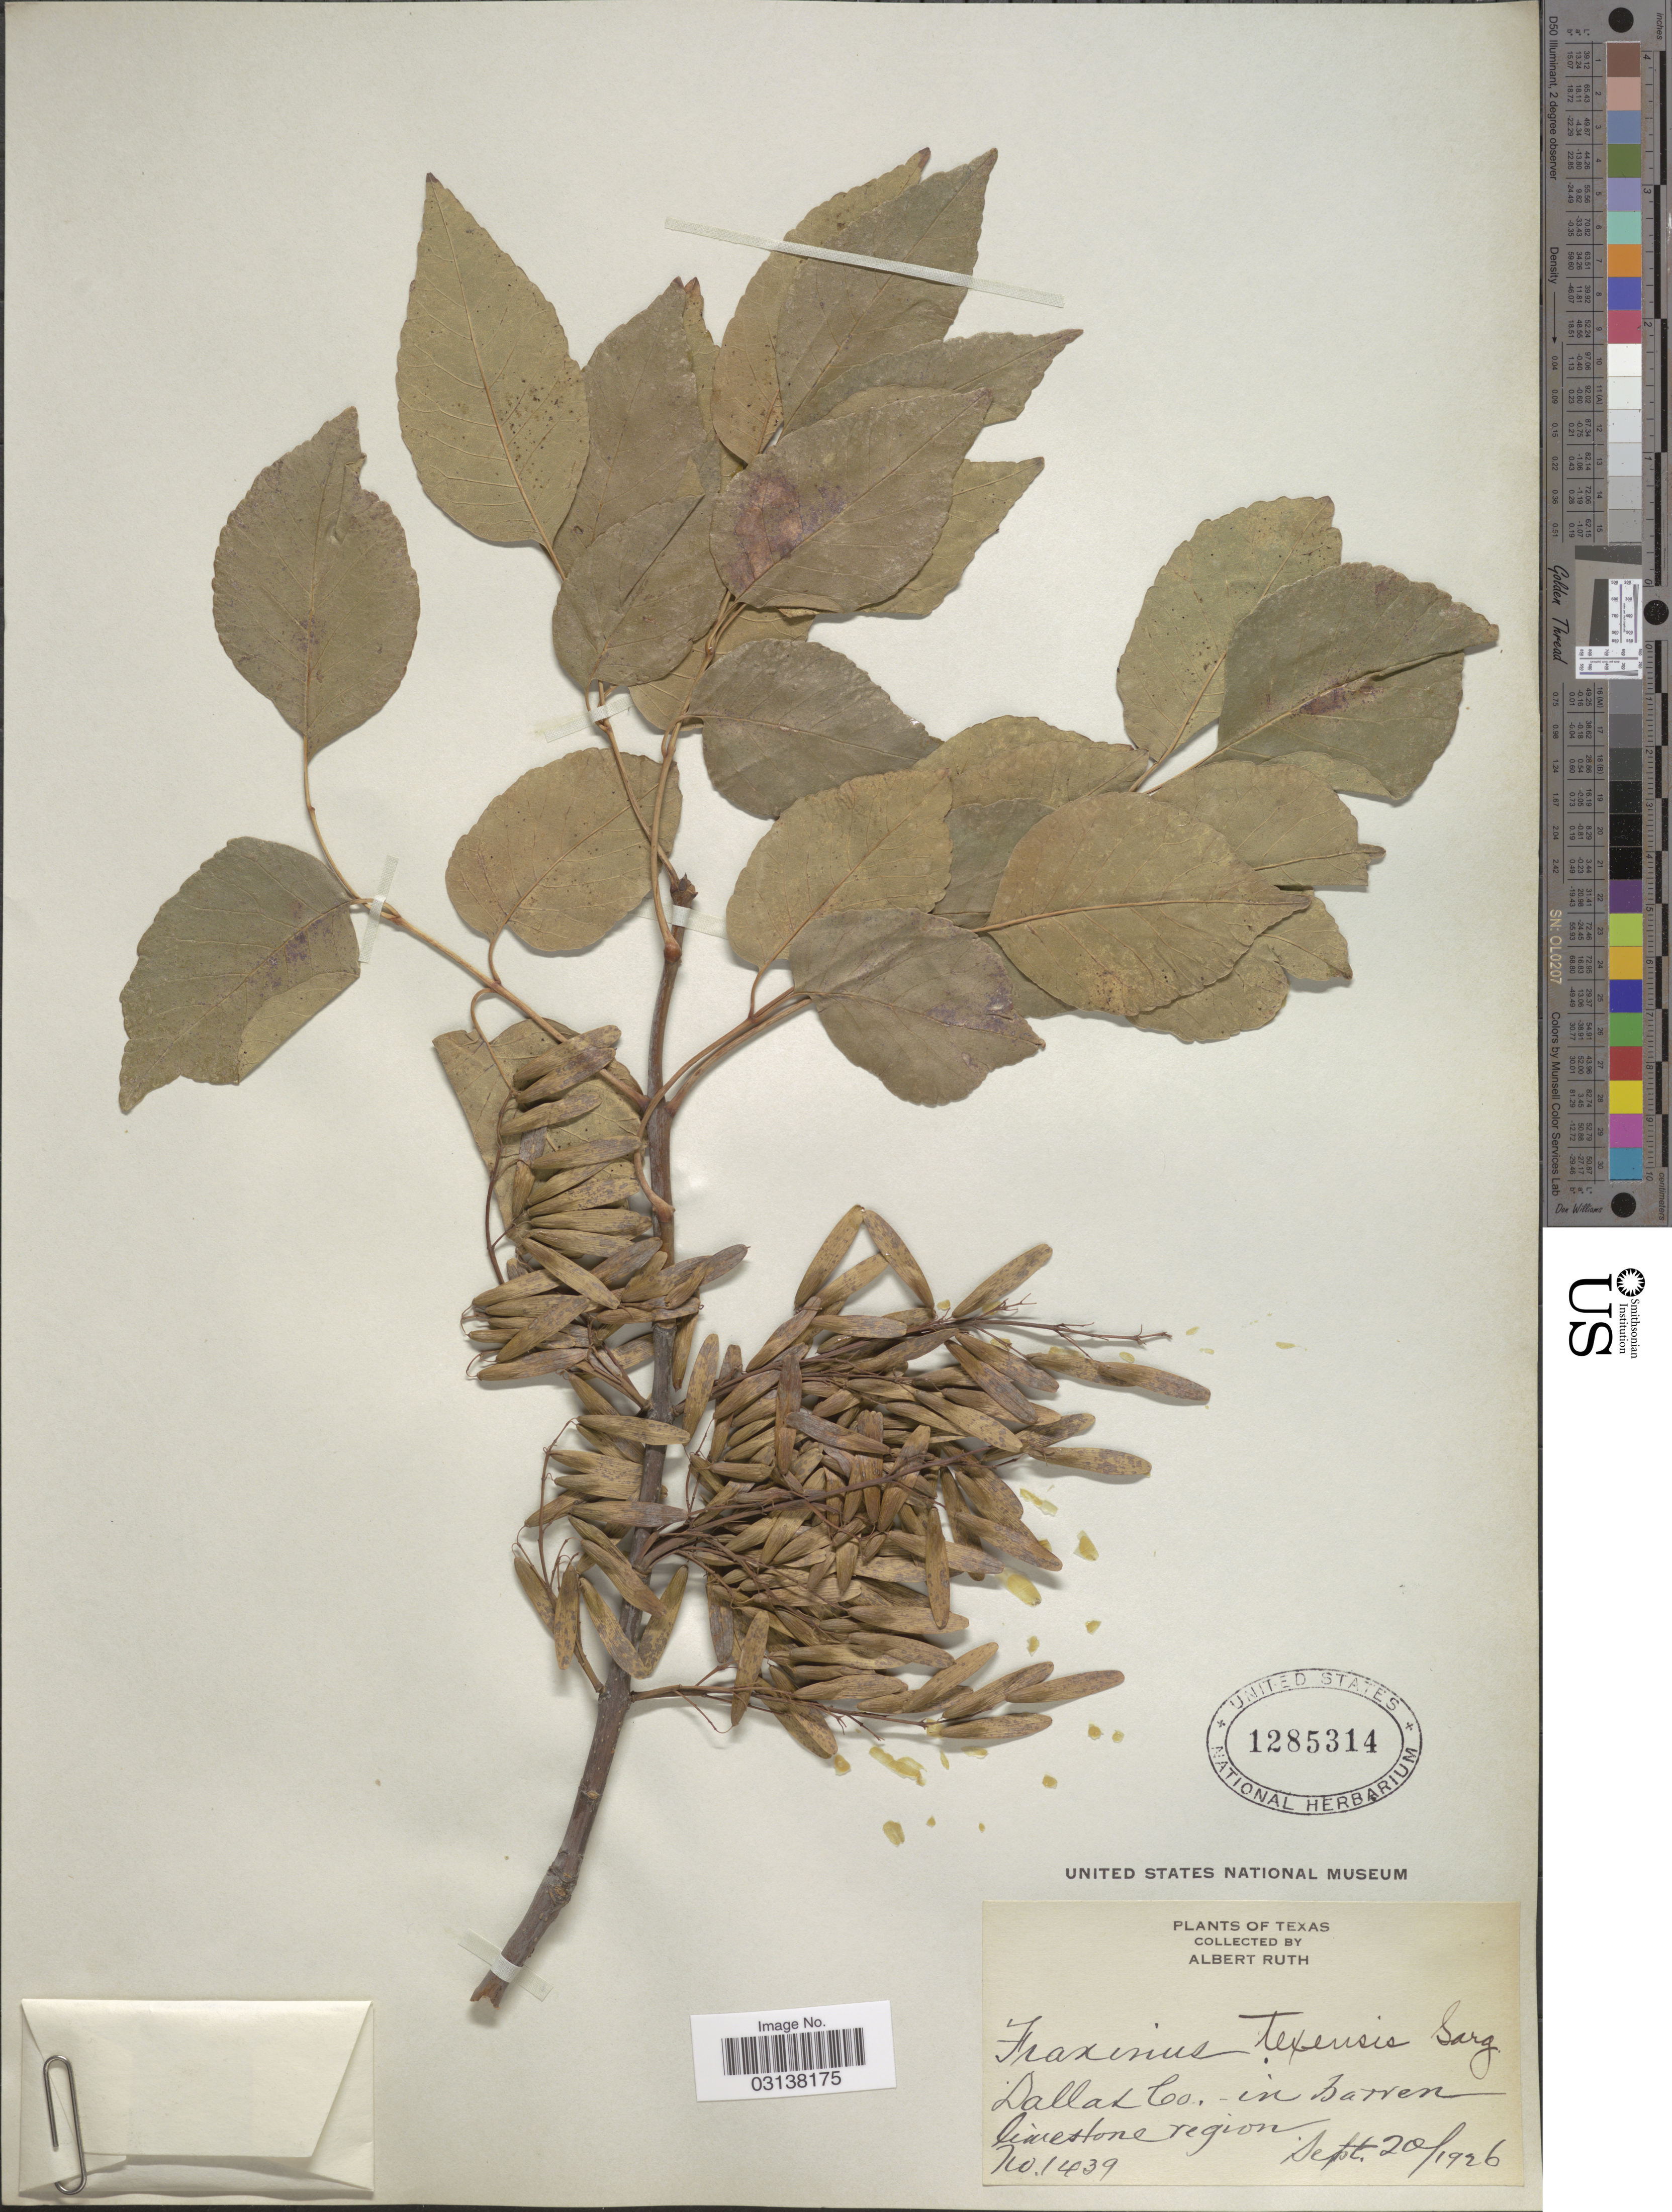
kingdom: Plantae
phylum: Tracheophyta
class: Magnoliopsida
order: Lamiales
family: Oleaceae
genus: Fraxinus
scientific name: Fraxinus albicans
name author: Buckley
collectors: A. Ruth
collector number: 1439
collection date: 1926-09-20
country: United States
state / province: Texas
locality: Dallas Co. - in barren limestone region.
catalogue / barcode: US 1285314